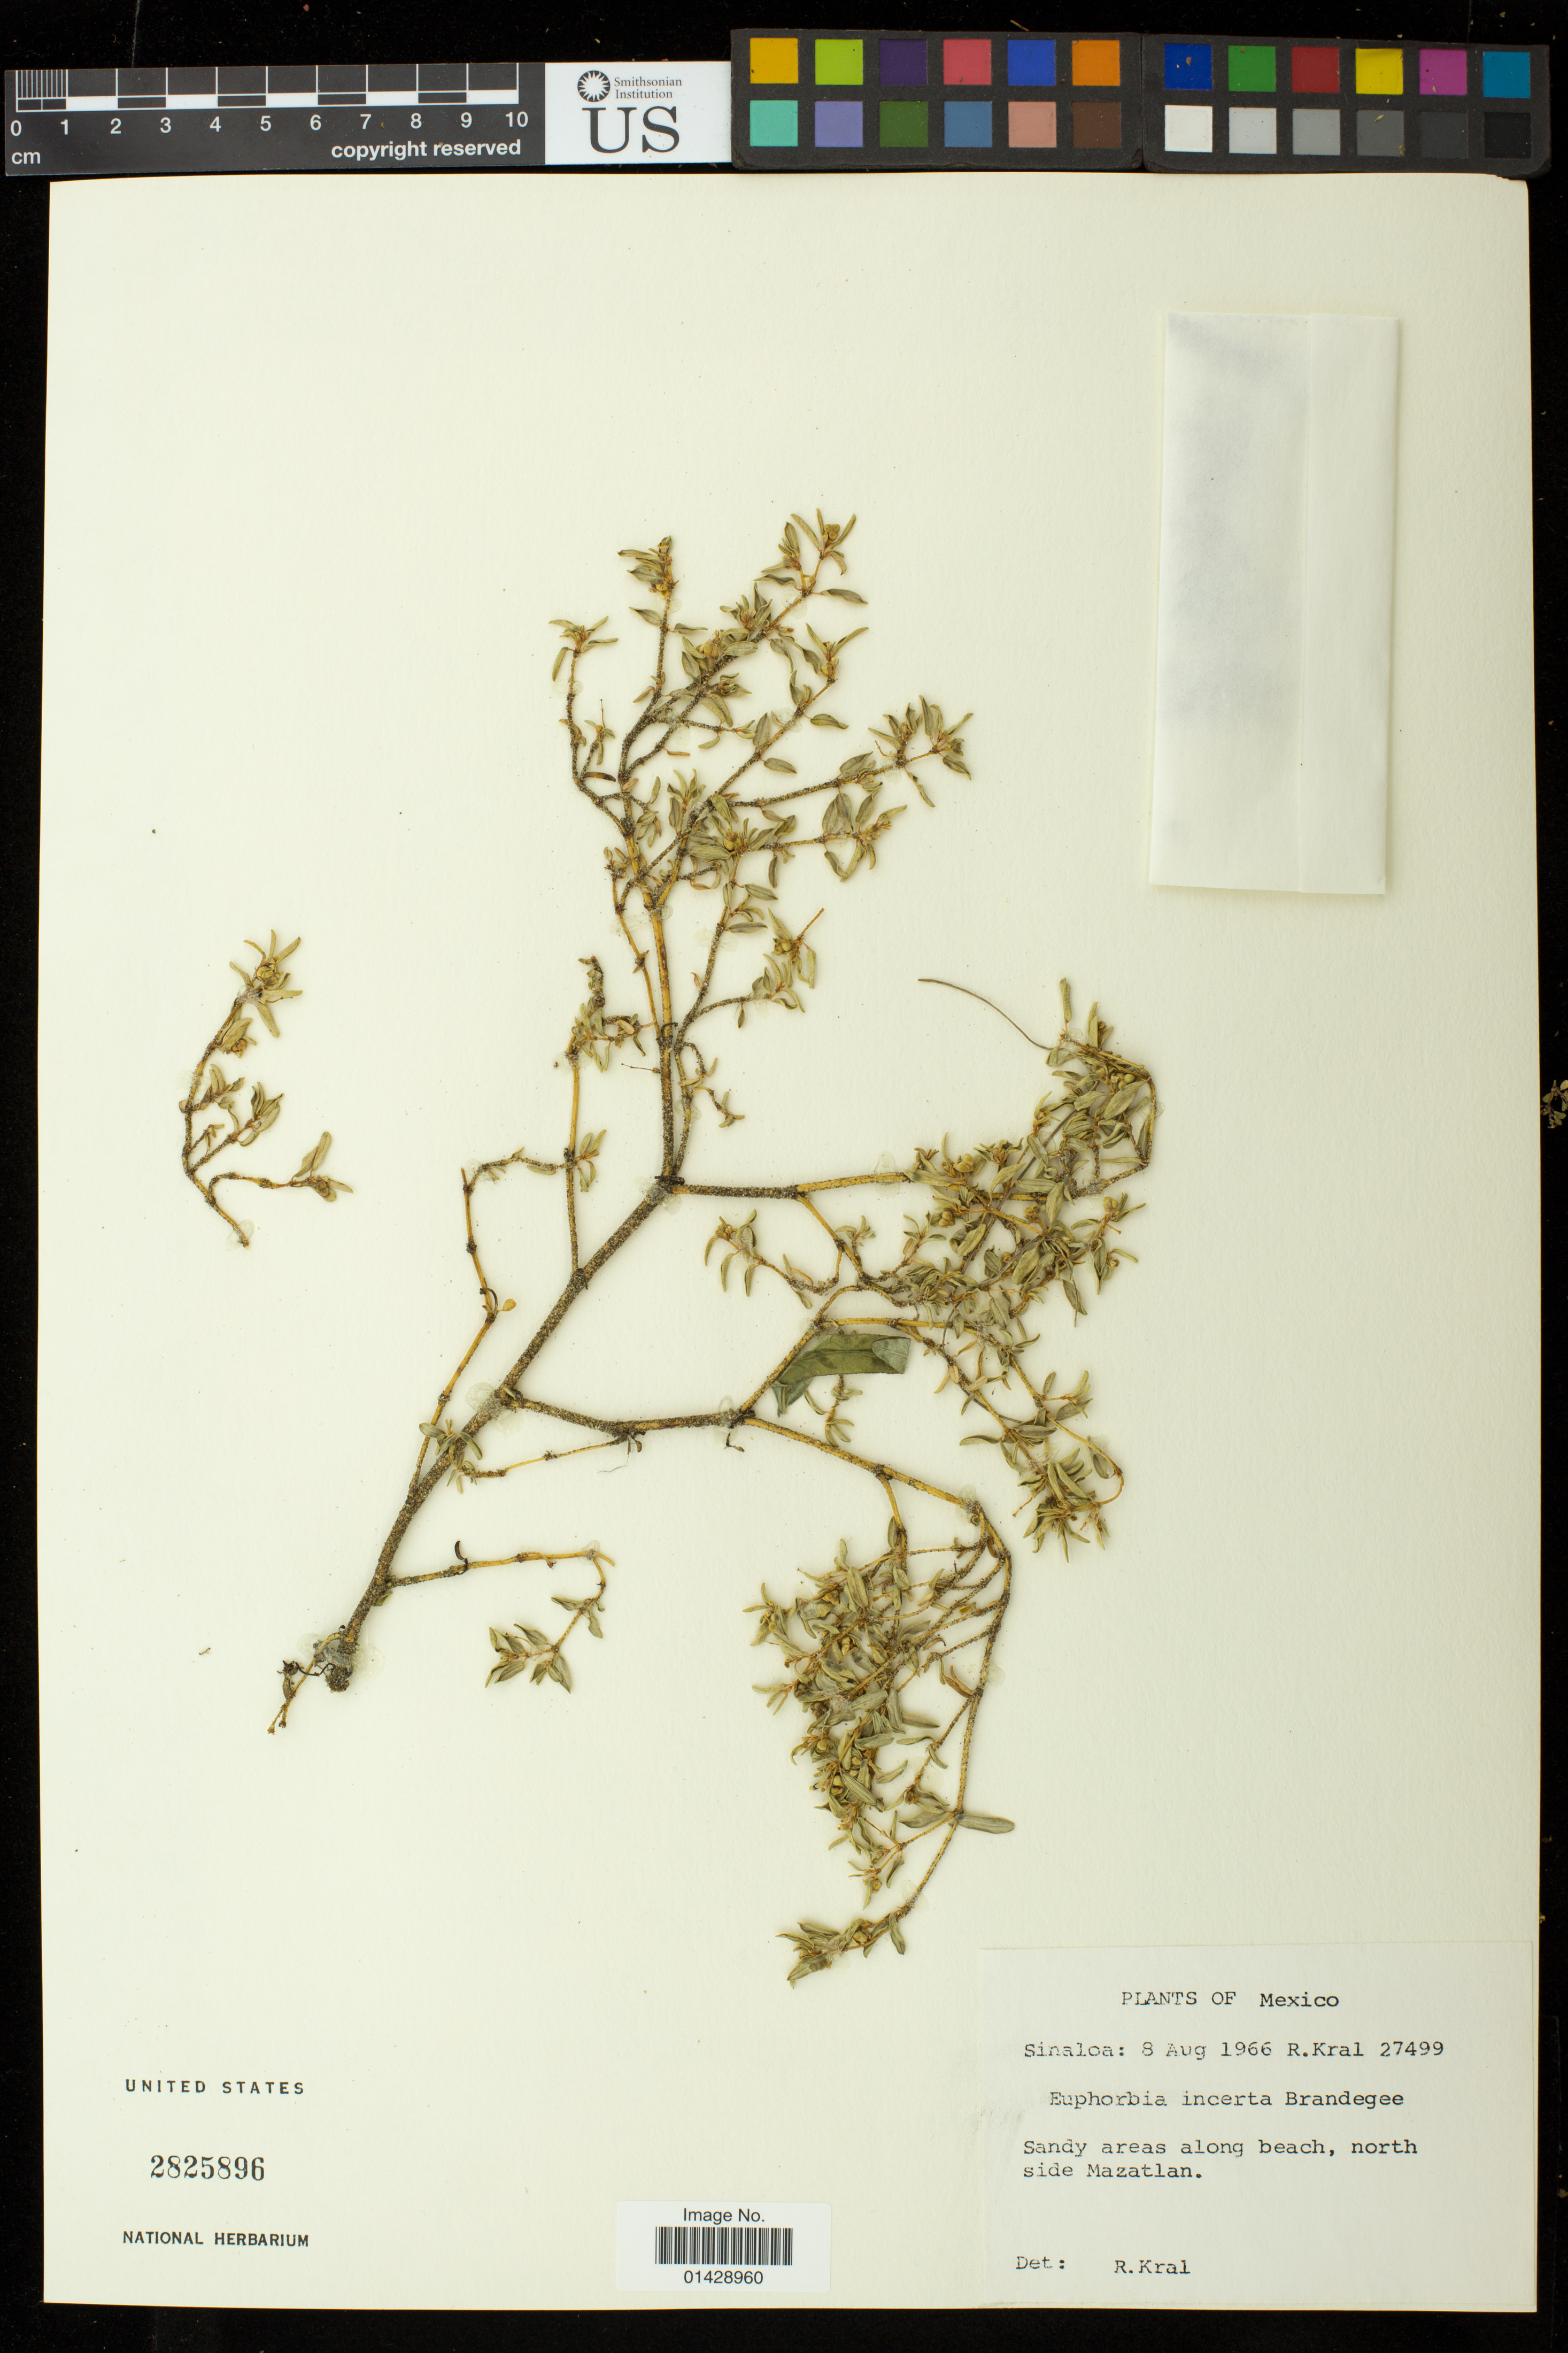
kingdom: Plantae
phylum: Tracheophyta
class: Magnoliopsida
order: Malpighiales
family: Euphorbiaceae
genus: Euphorbia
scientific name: Euphorbia incerta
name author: Brandegee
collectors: R. Kral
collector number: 27499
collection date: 1966-08-08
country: Mexico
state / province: Sinaloa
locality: Along beach, north side Mazatlan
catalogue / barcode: US 2825896